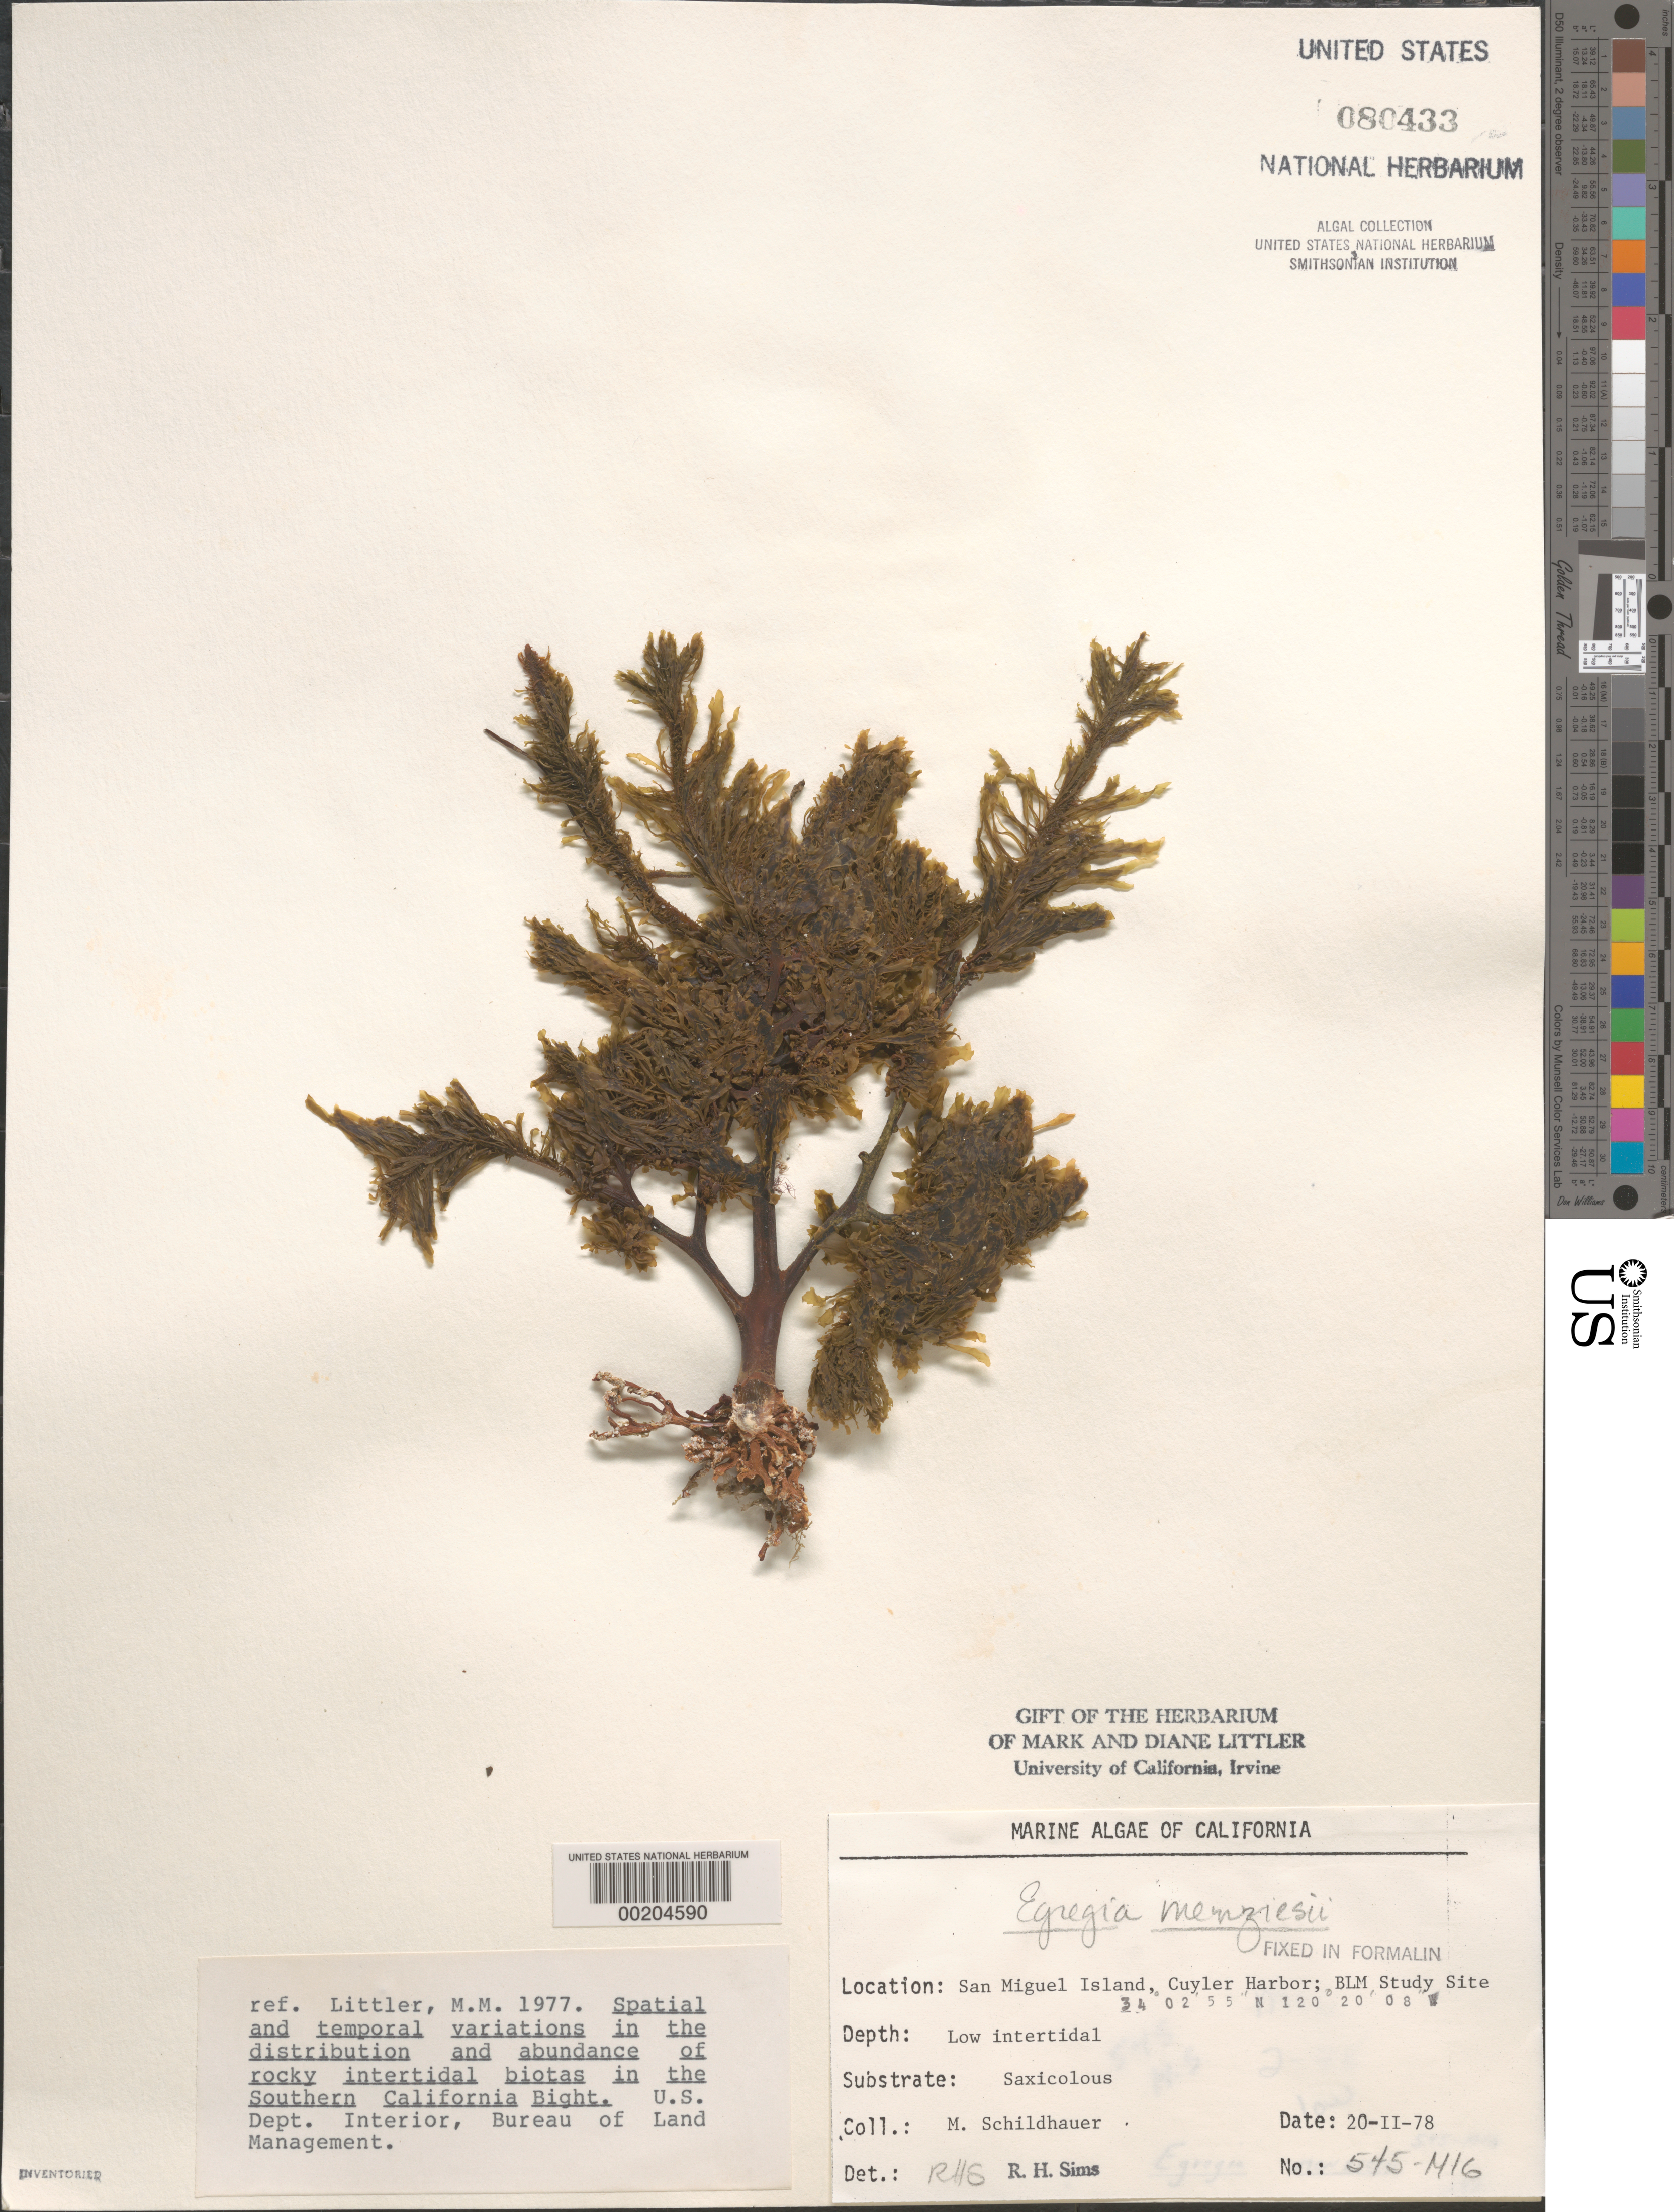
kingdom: Chromista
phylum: Ochrophyta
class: Phaeophyceae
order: Laminariales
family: Lessoniaceae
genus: Egregia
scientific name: Egregia menziesii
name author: (Turner) Aresch.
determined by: Sims, Robert H.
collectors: M. Schildhauer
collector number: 545-mig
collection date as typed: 20 Feb 1978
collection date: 1978-02-20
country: United States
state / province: California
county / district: Santa Barbara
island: San Miguel Island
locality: Cuyler Harbor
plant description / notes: BLM-SOCALBIGHT Rocky Intertidal Survey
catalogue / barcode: US 80433